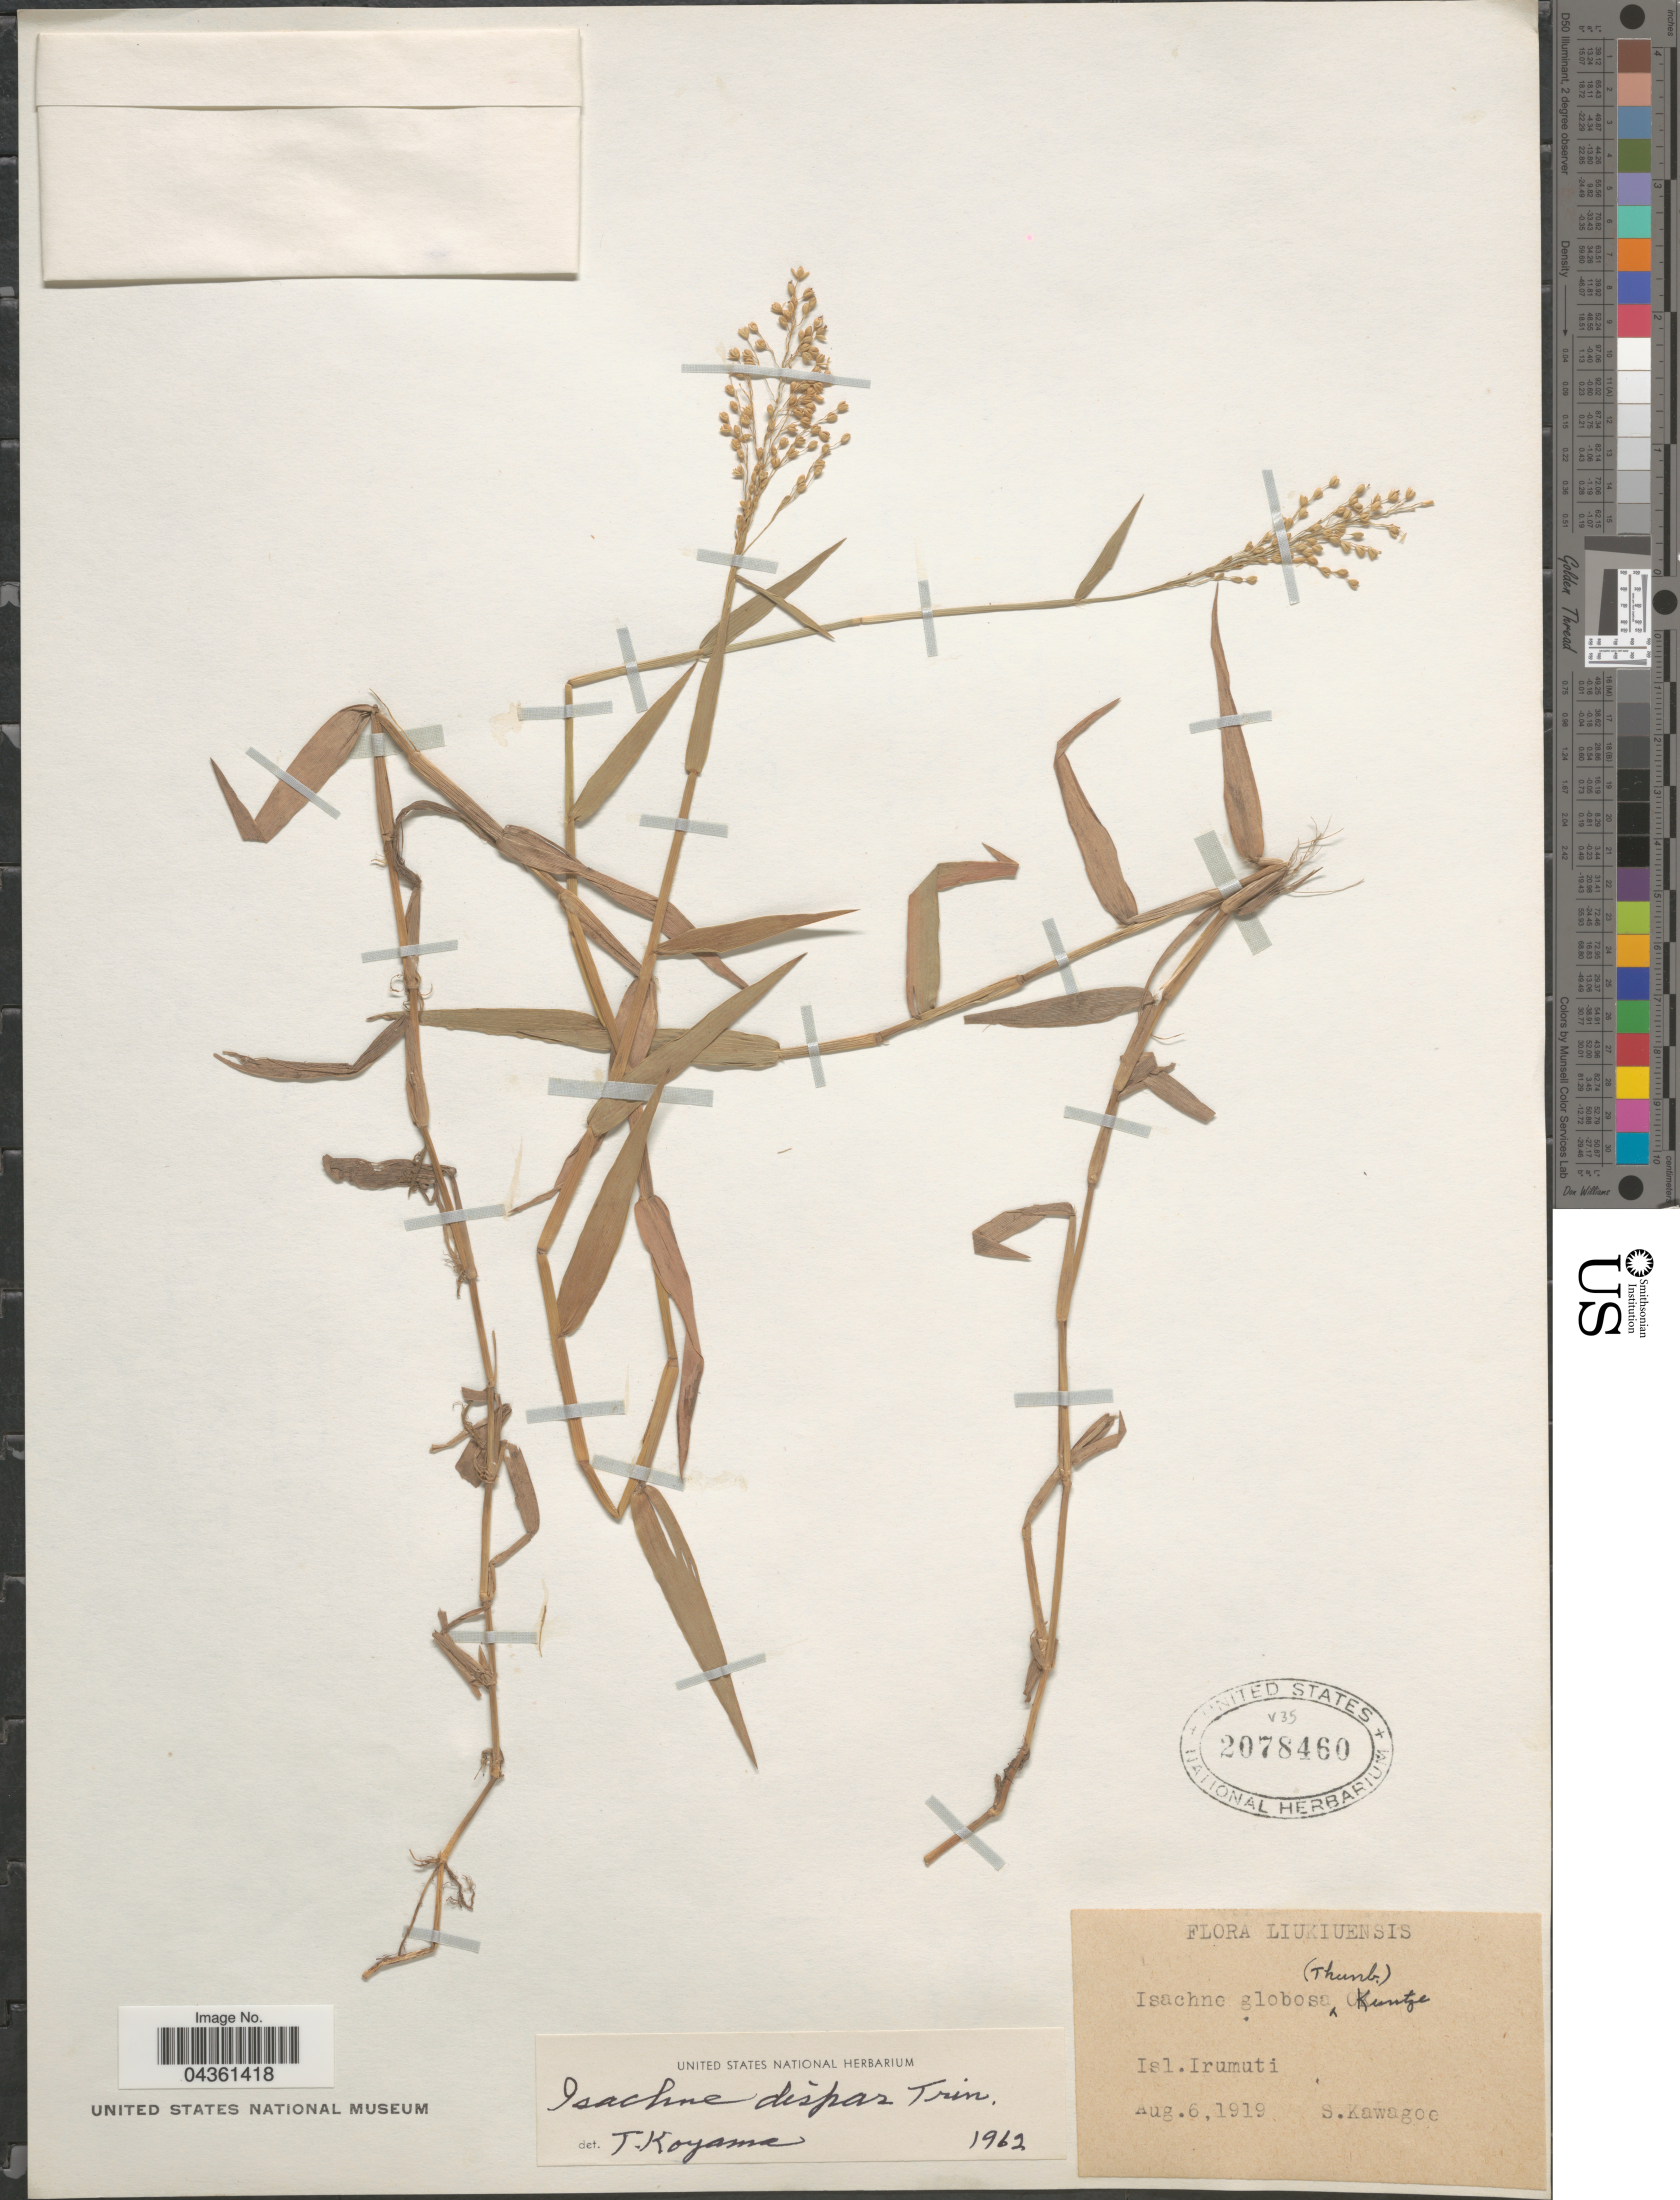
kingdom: Plantae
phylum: Tracheophyta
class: Liliopsida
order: Poales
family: Poaceae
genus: Isachne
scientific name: Isachne globosa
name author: (Thunb.) Kuntze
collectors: S. Kawagoe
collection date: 1919-08-06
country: Japan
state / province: Okinawa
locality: Liukiuensis. Isl. Irumuti.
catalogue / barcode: US 2078460